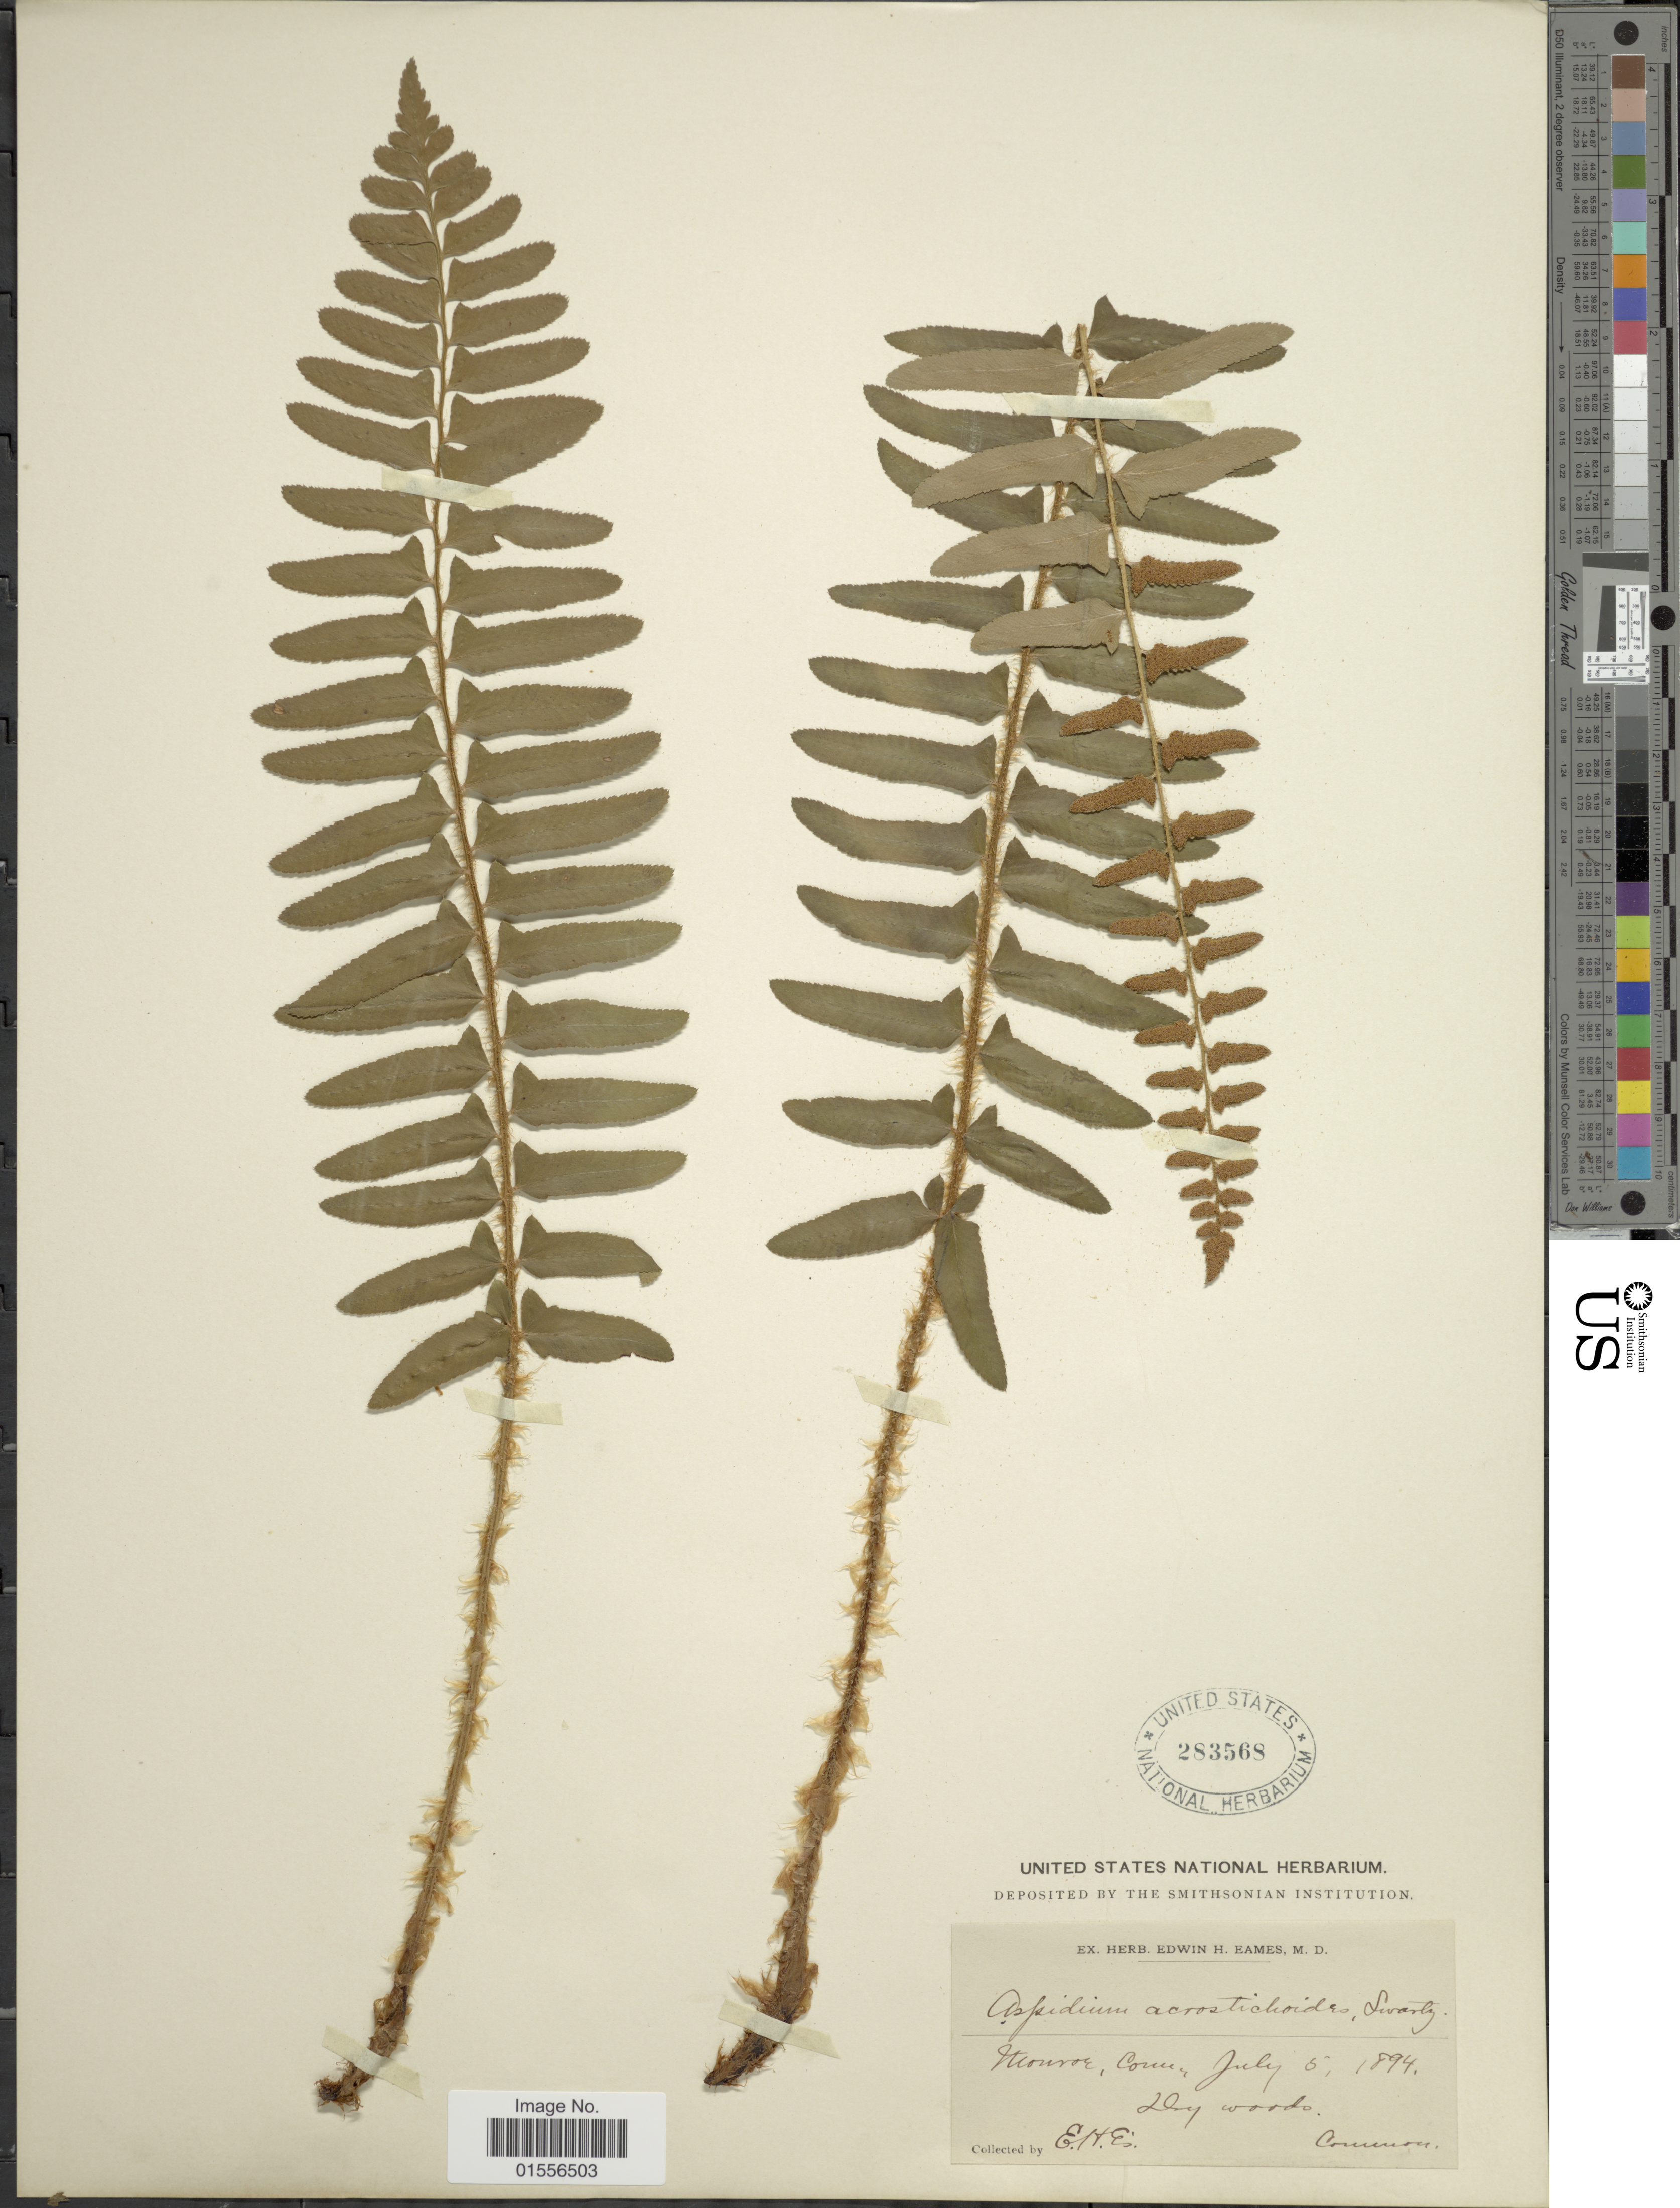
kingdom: Plantae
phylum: Tracheophyta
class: Polypodiopsida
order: Polypodiales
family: Dryopteridaceae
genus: Polystichum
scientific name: Polystichum acrostichoides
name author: (Michx.) Schott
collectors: E. H. Eames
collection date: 1894-07-05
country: United States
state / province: Connecticut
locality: Monroe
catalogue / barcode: US 283568